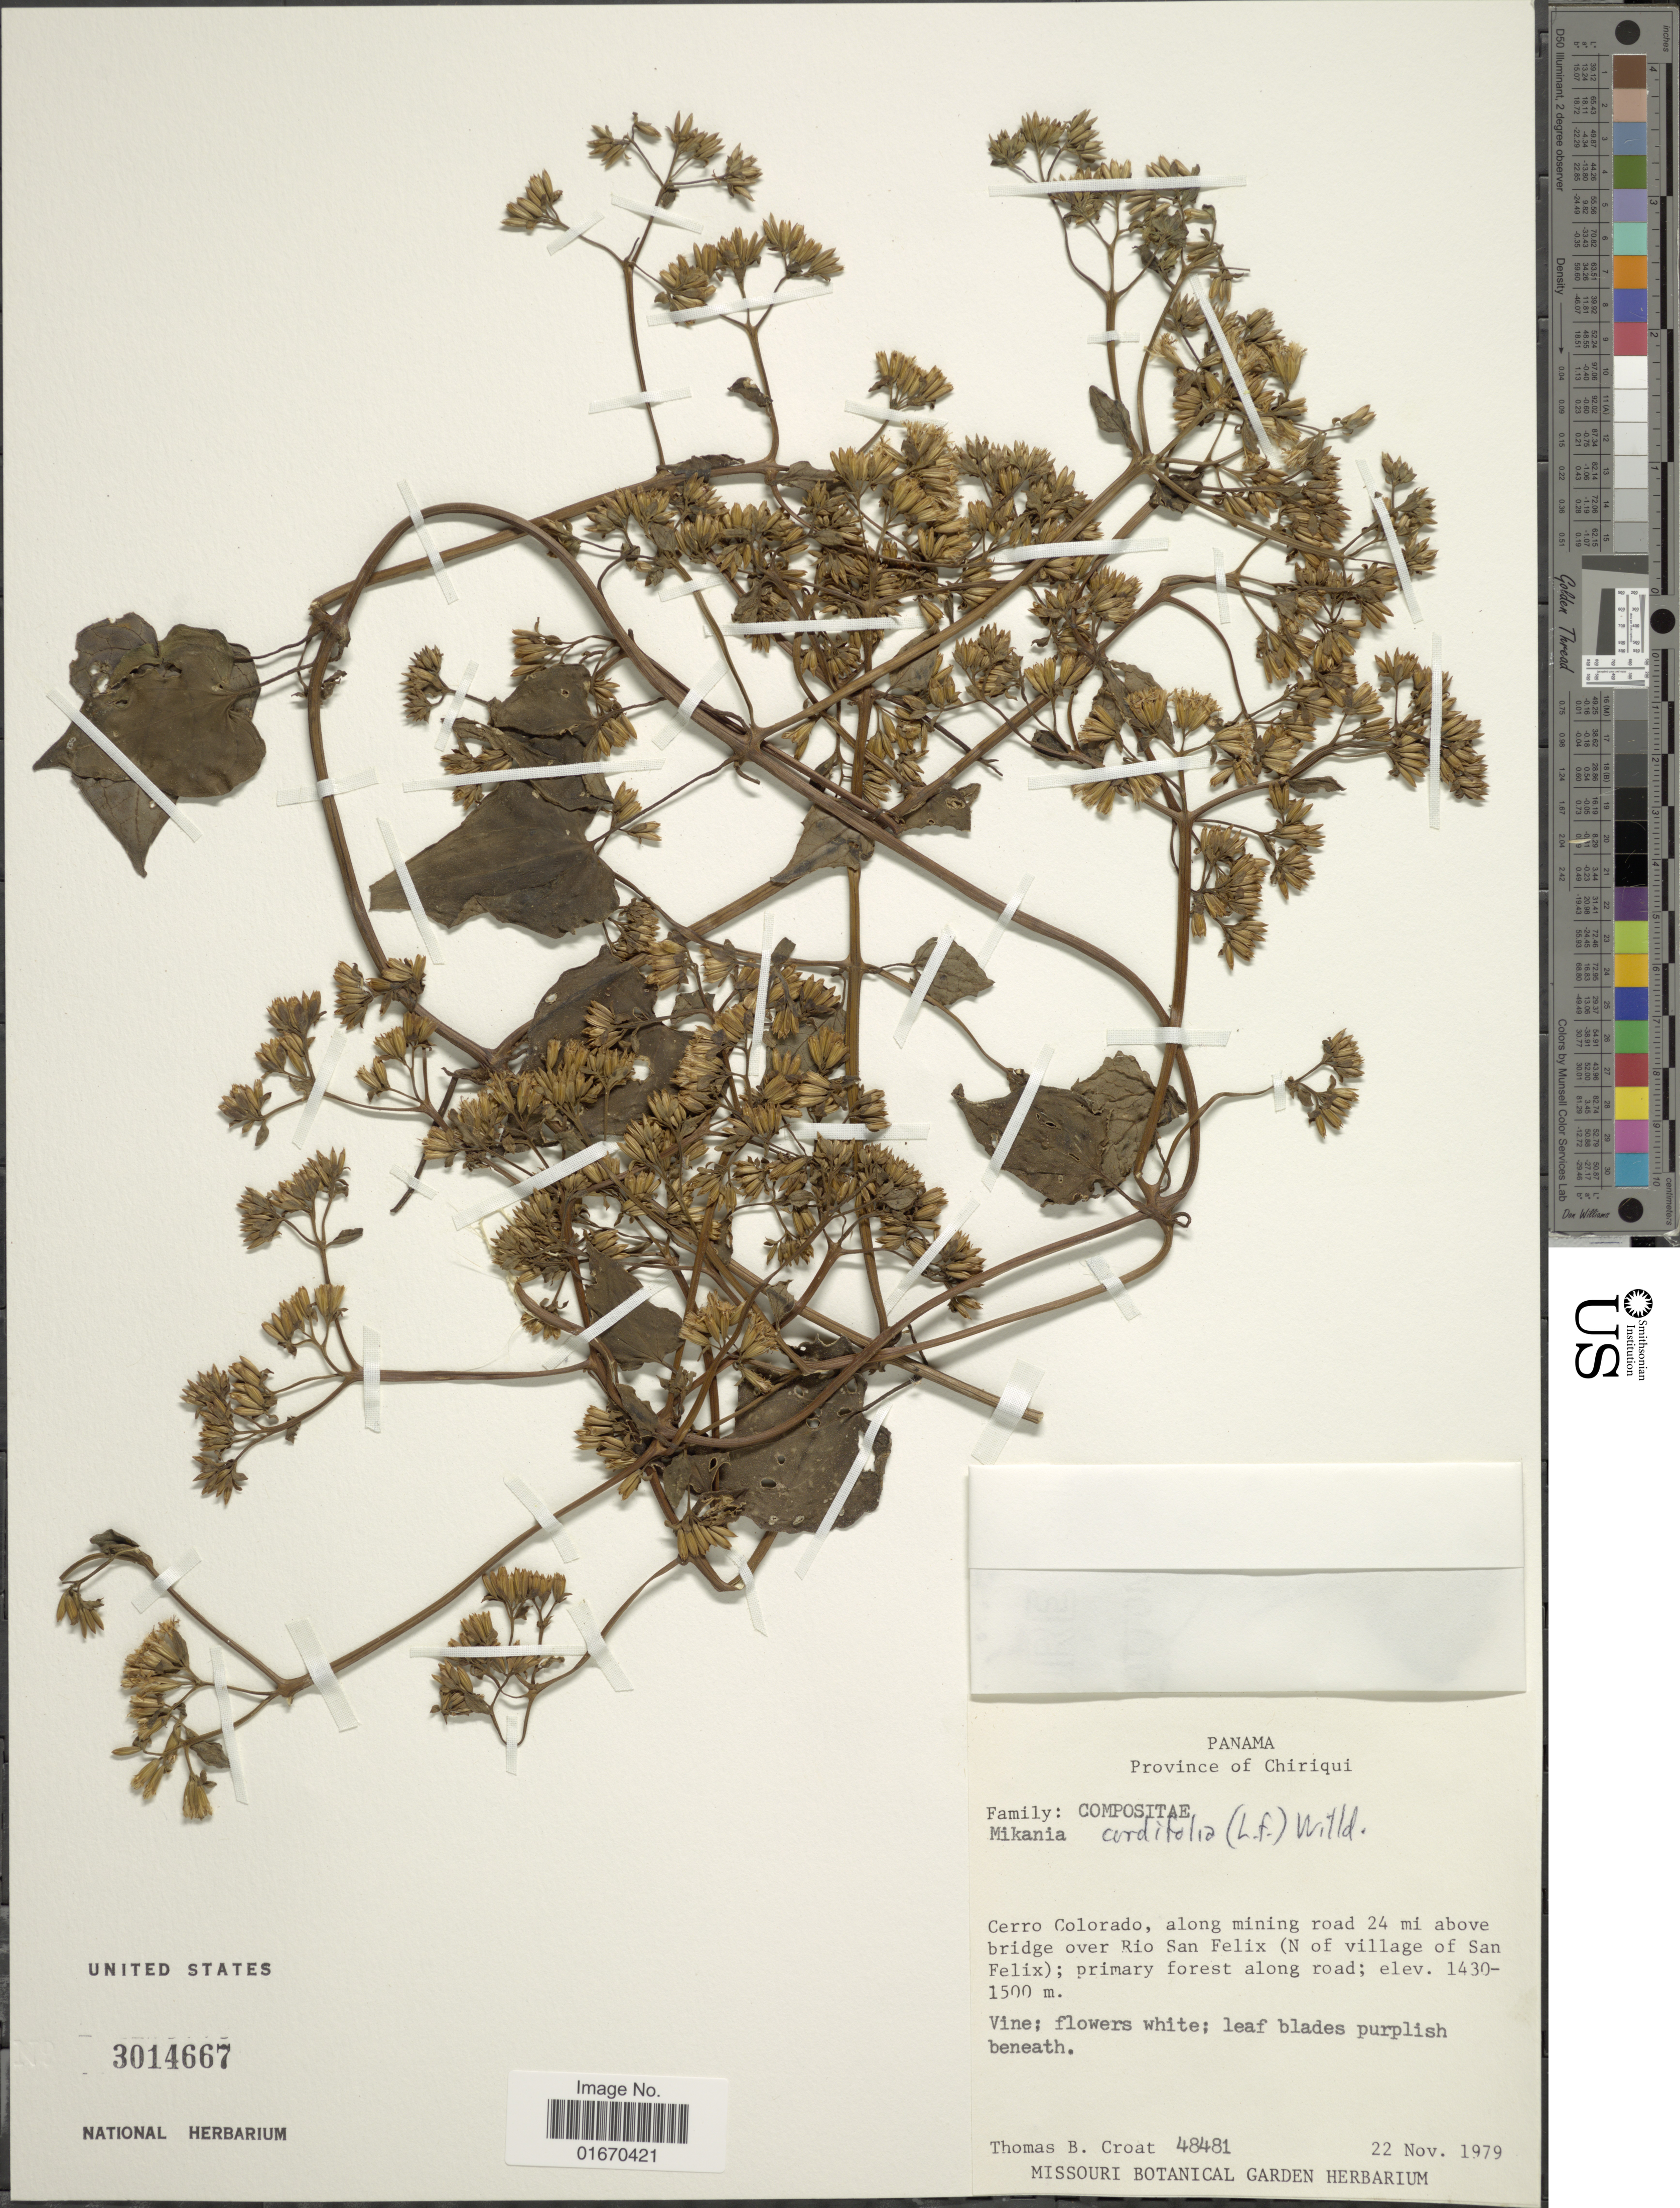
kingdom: Plantae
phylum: Tracheophyta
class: Magnoliopsida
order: Asterales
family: Asteraceae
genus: Mikania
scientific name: Mikania cristata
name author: B.L. Rob.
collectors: T. B. Croat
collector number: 48481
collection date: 1979-11-22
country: Panama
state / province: Chiriqui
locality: Cerro Colorado, along mining road 24 mi above bridge over Rio San Felix (N of village of San Felix)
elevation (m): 1430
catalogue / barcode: US 3014667